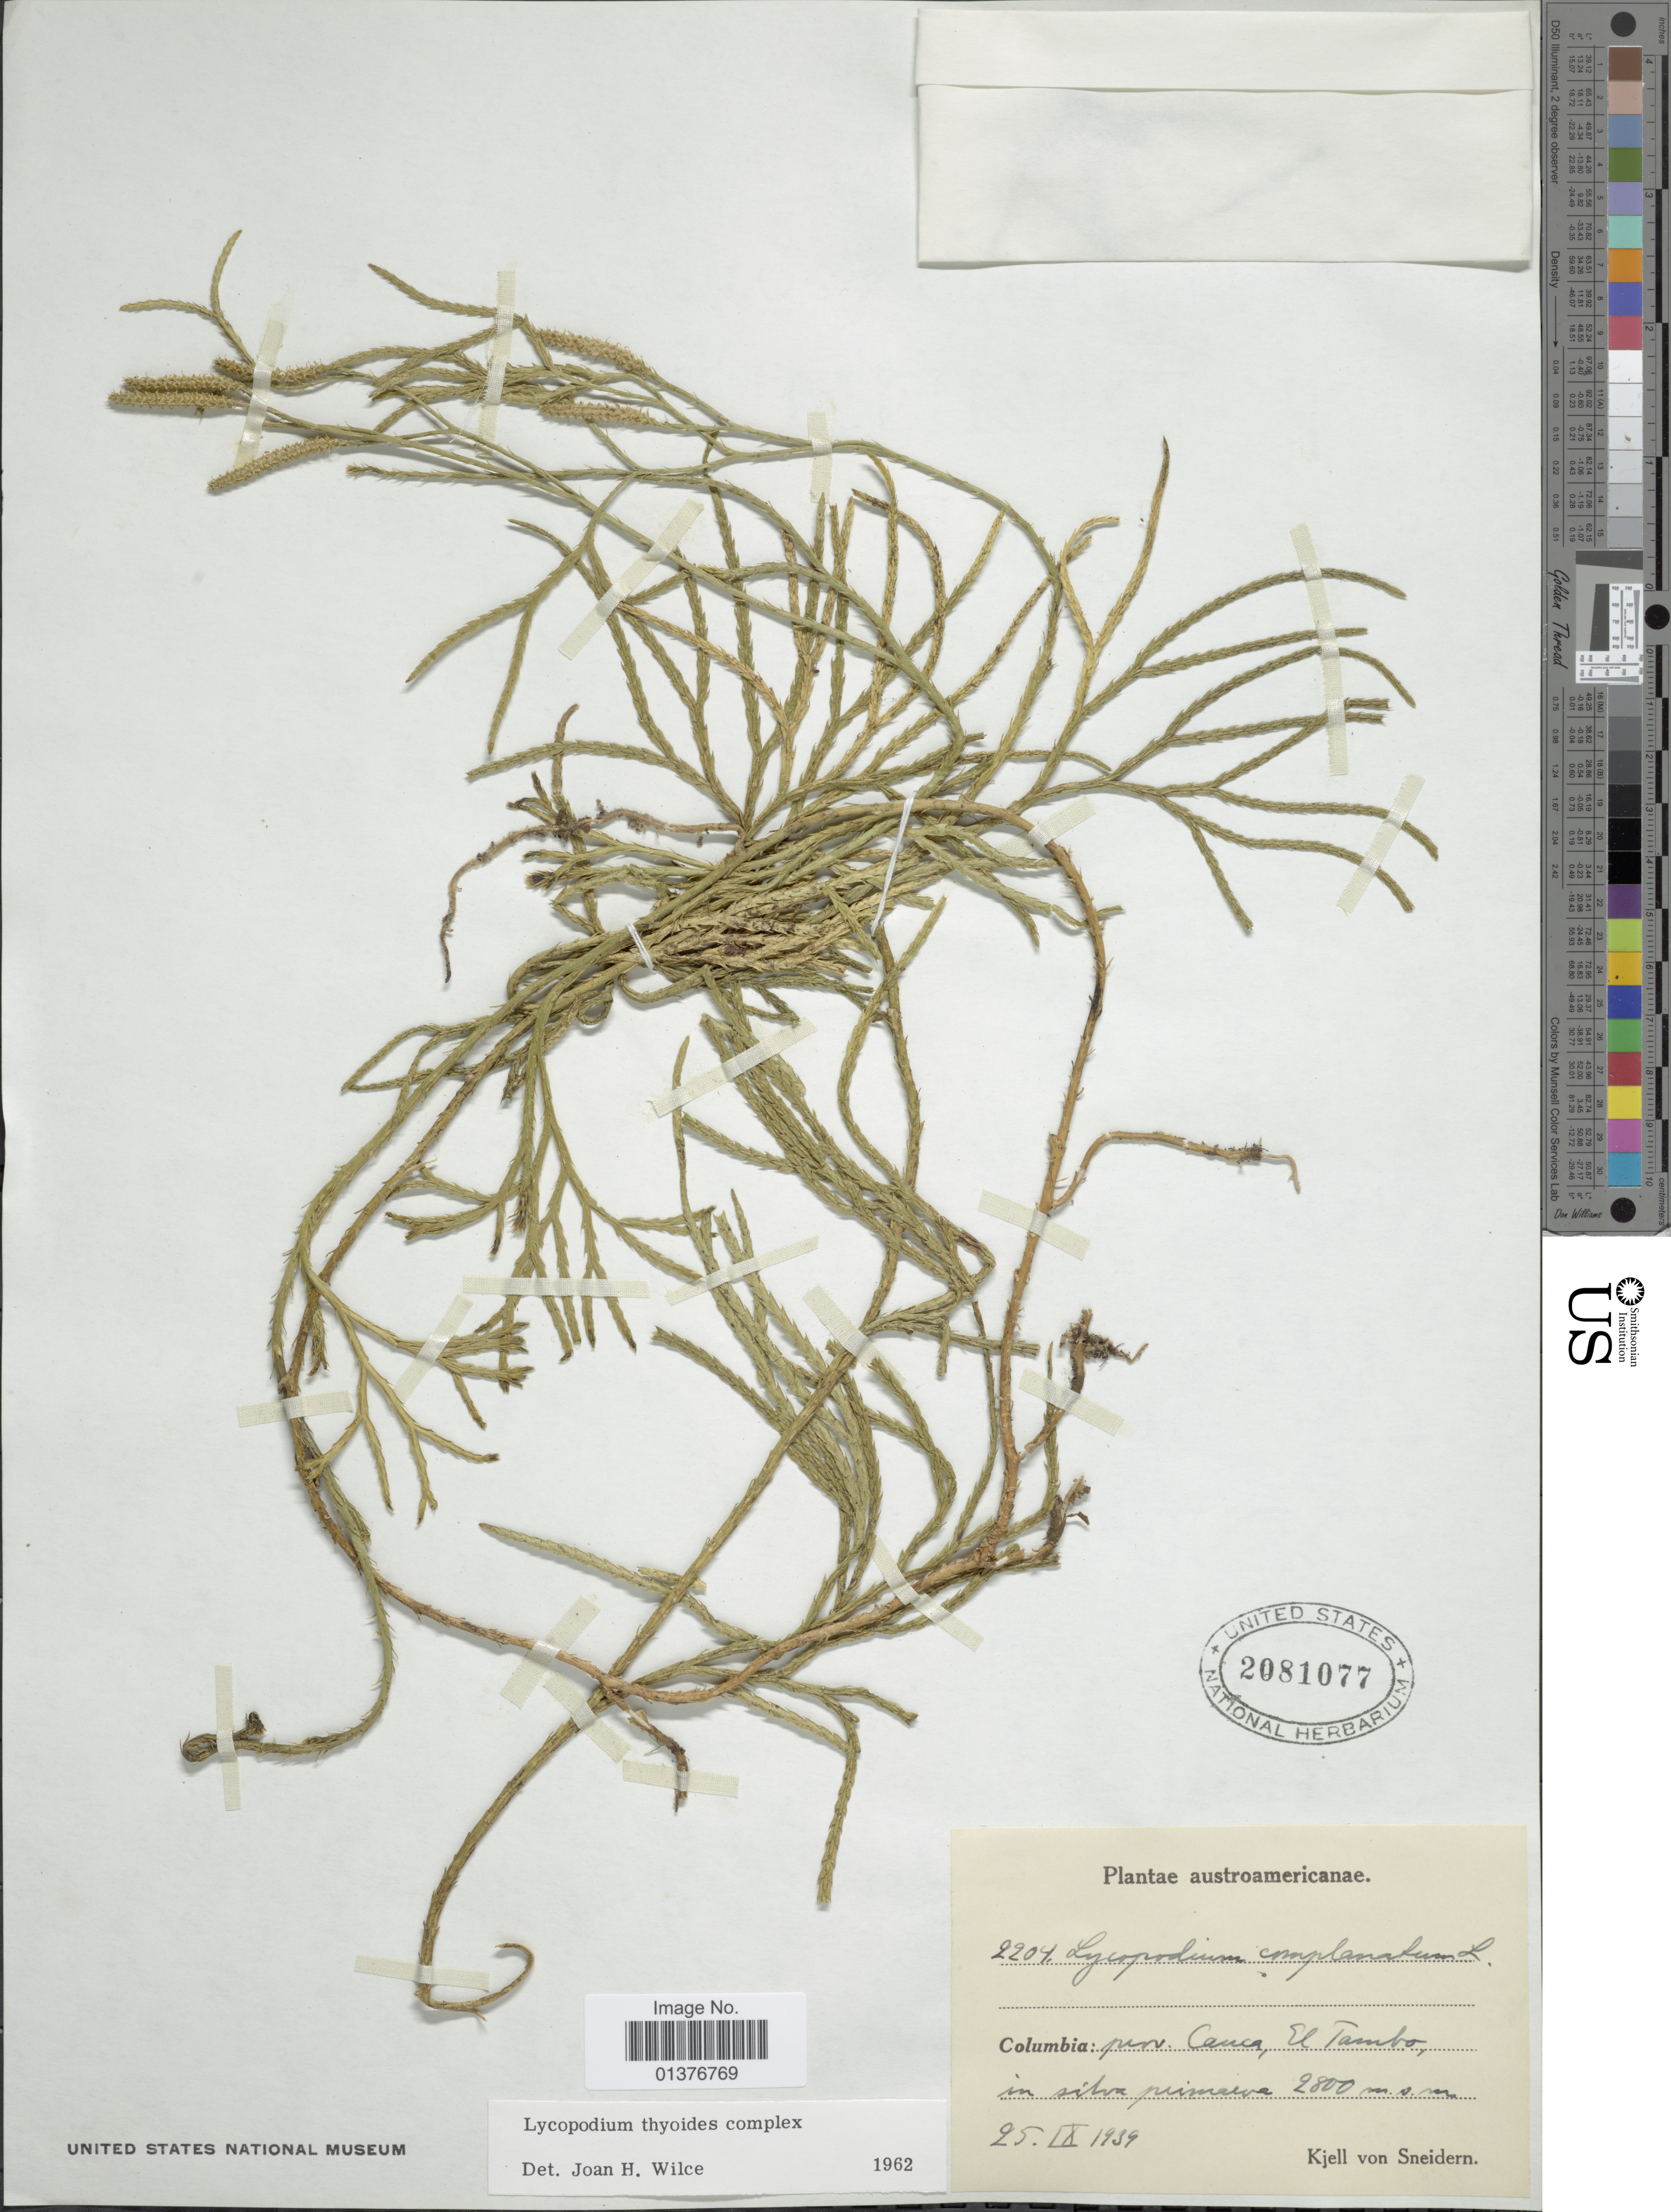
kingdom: Plantae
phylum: Tracheophyta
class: Lycopodiopsida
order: Lycopodiales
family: Lycopodiaceae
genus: Diphasiastrum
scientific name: Diphasiastrum thyoides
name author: (Humb. & Bonpl. ex Willd.) Holub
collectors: K. von Sneidern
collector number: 2204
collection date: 1939-09-25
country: Colombia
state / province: Cauca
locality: El Tambo, in silva primaeve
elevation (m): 2800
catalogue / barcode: US 2081077